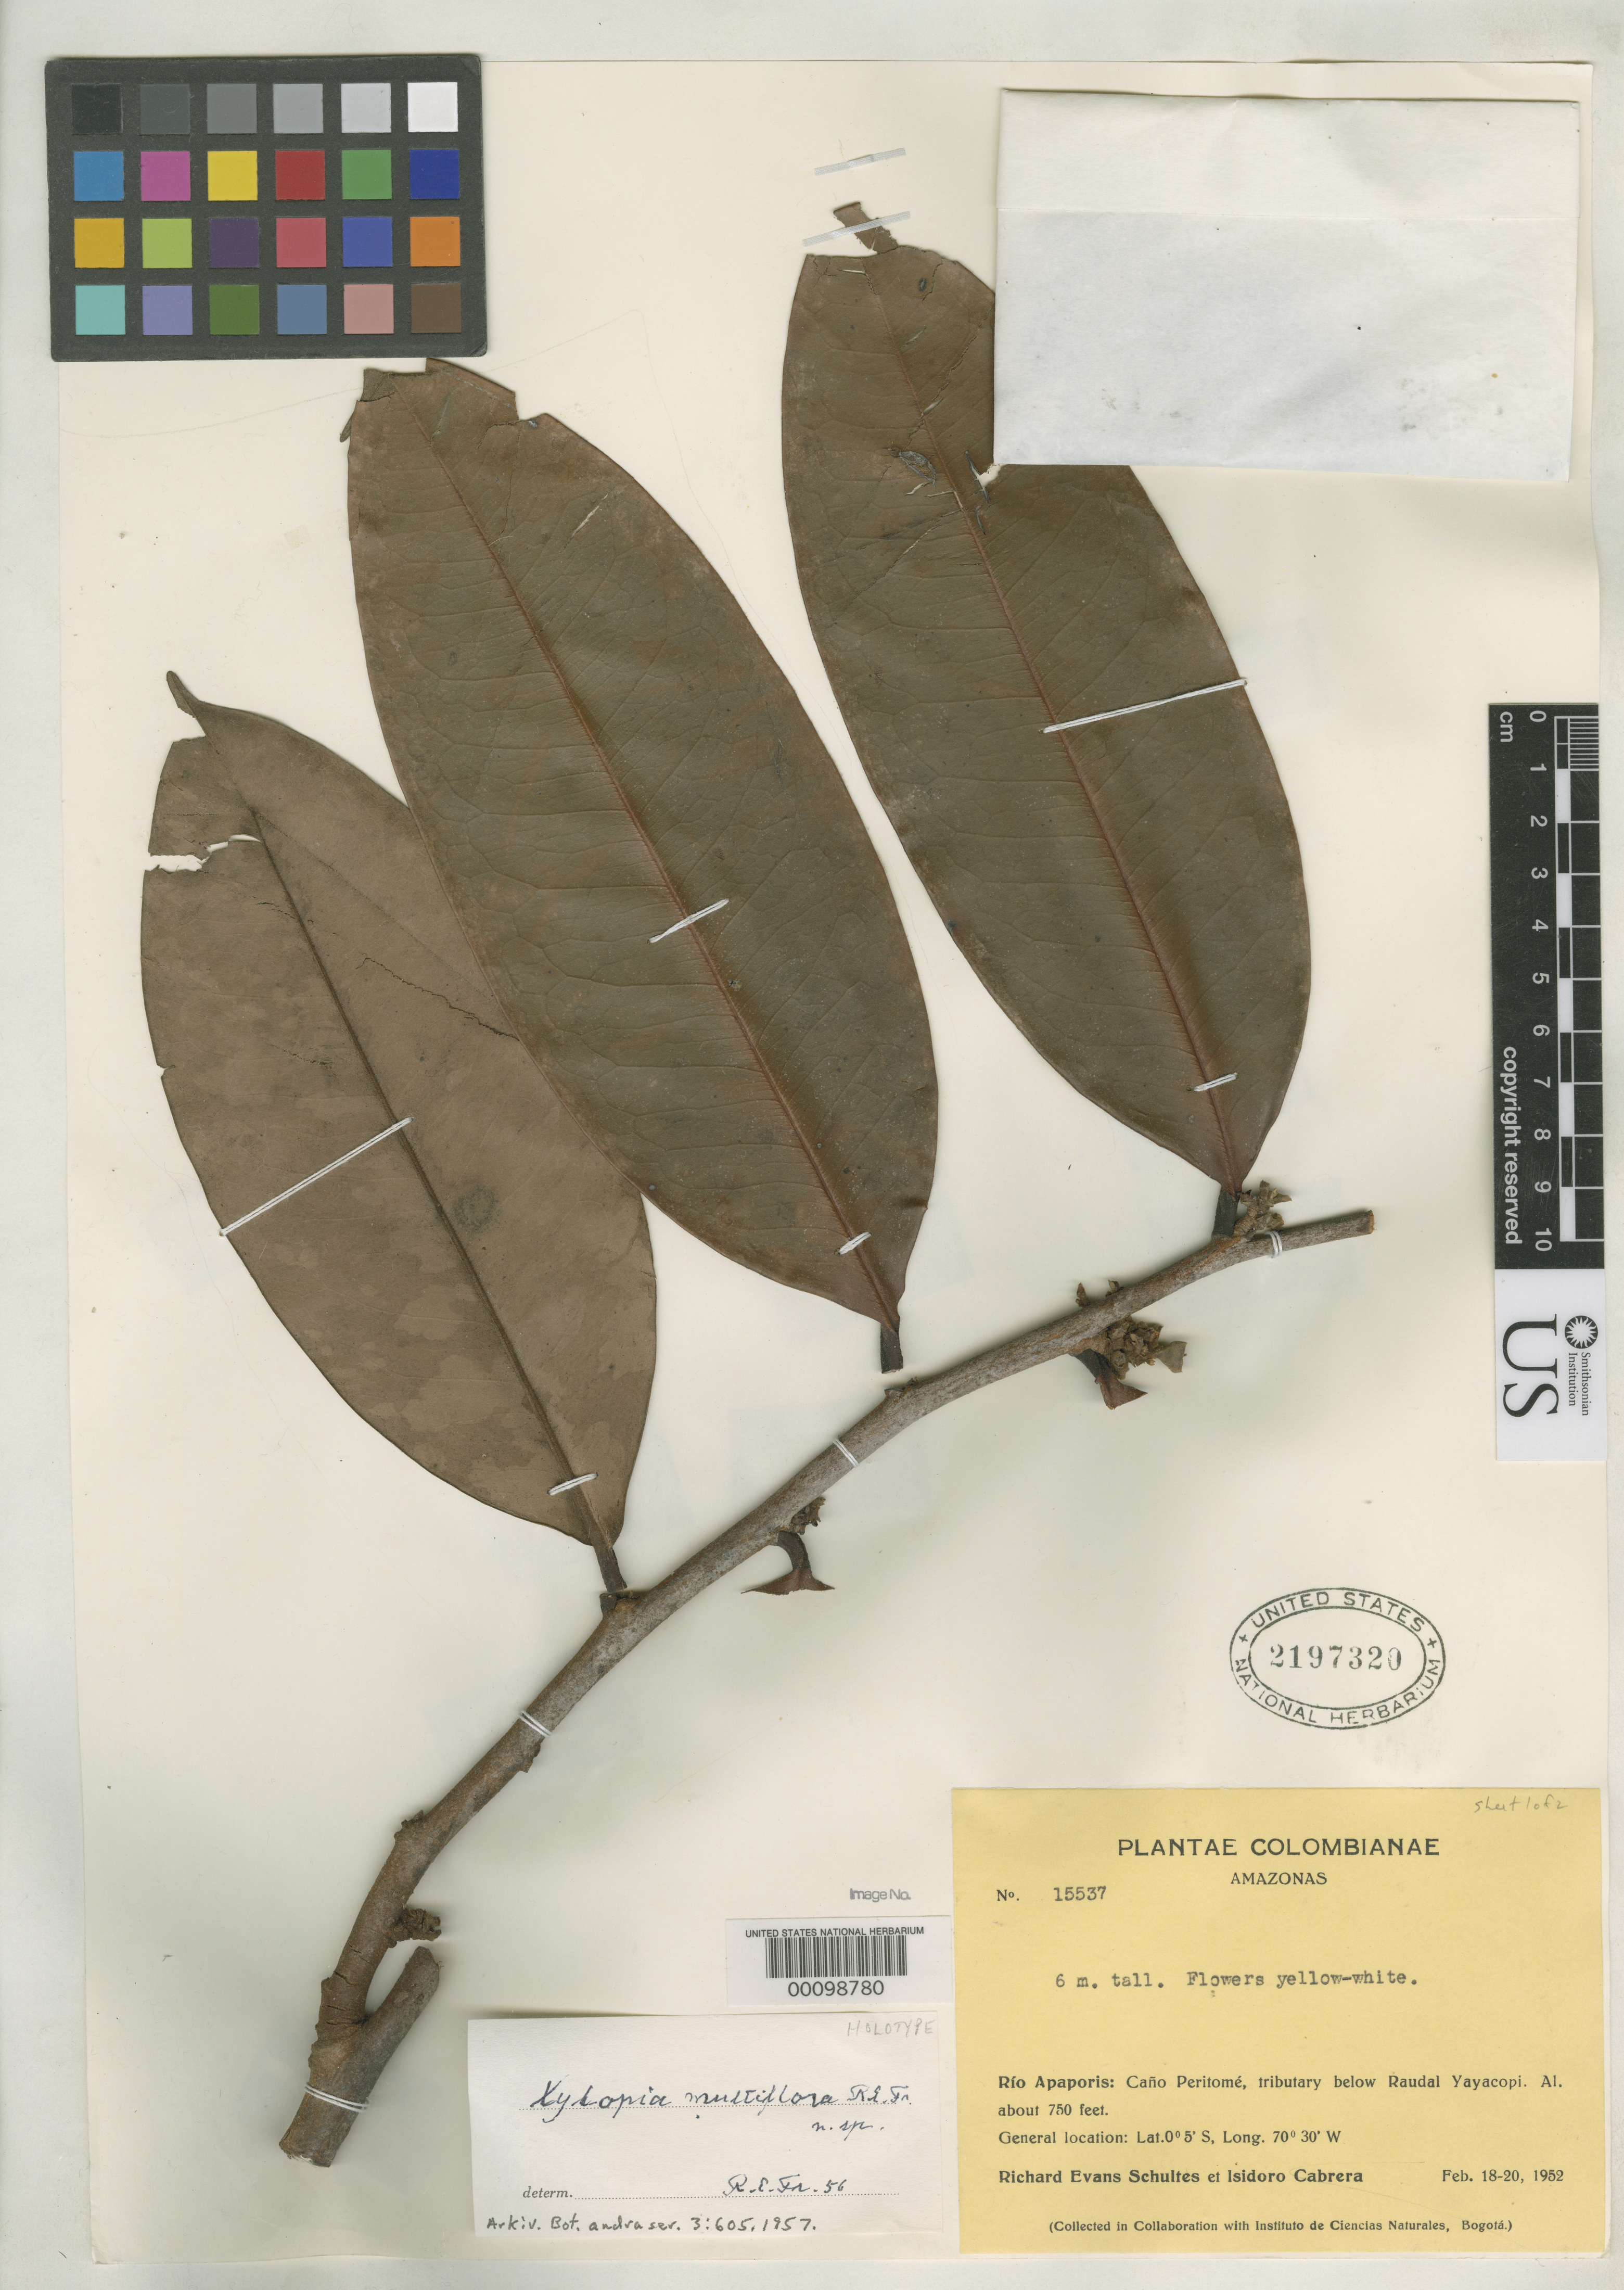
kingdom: Plantae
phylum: Tracheophyta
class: Magnoliopsida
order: Magnoliales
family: Annonaceae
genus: Xylopia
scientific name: Xylopia multiflora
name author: R.E. Fr.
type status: Holotype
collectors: R. E. Schultes & I. Cabrera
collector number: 15537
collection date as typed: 18 Feb 1952 to 20 Feb 1952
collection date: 1952-02-18/1952-02-20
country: Colombia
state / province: Amazônas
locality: Rio Apaporis, CañoperitOne, below Raudat Ya Yacopi.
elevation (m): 229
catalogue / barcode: US 2197320